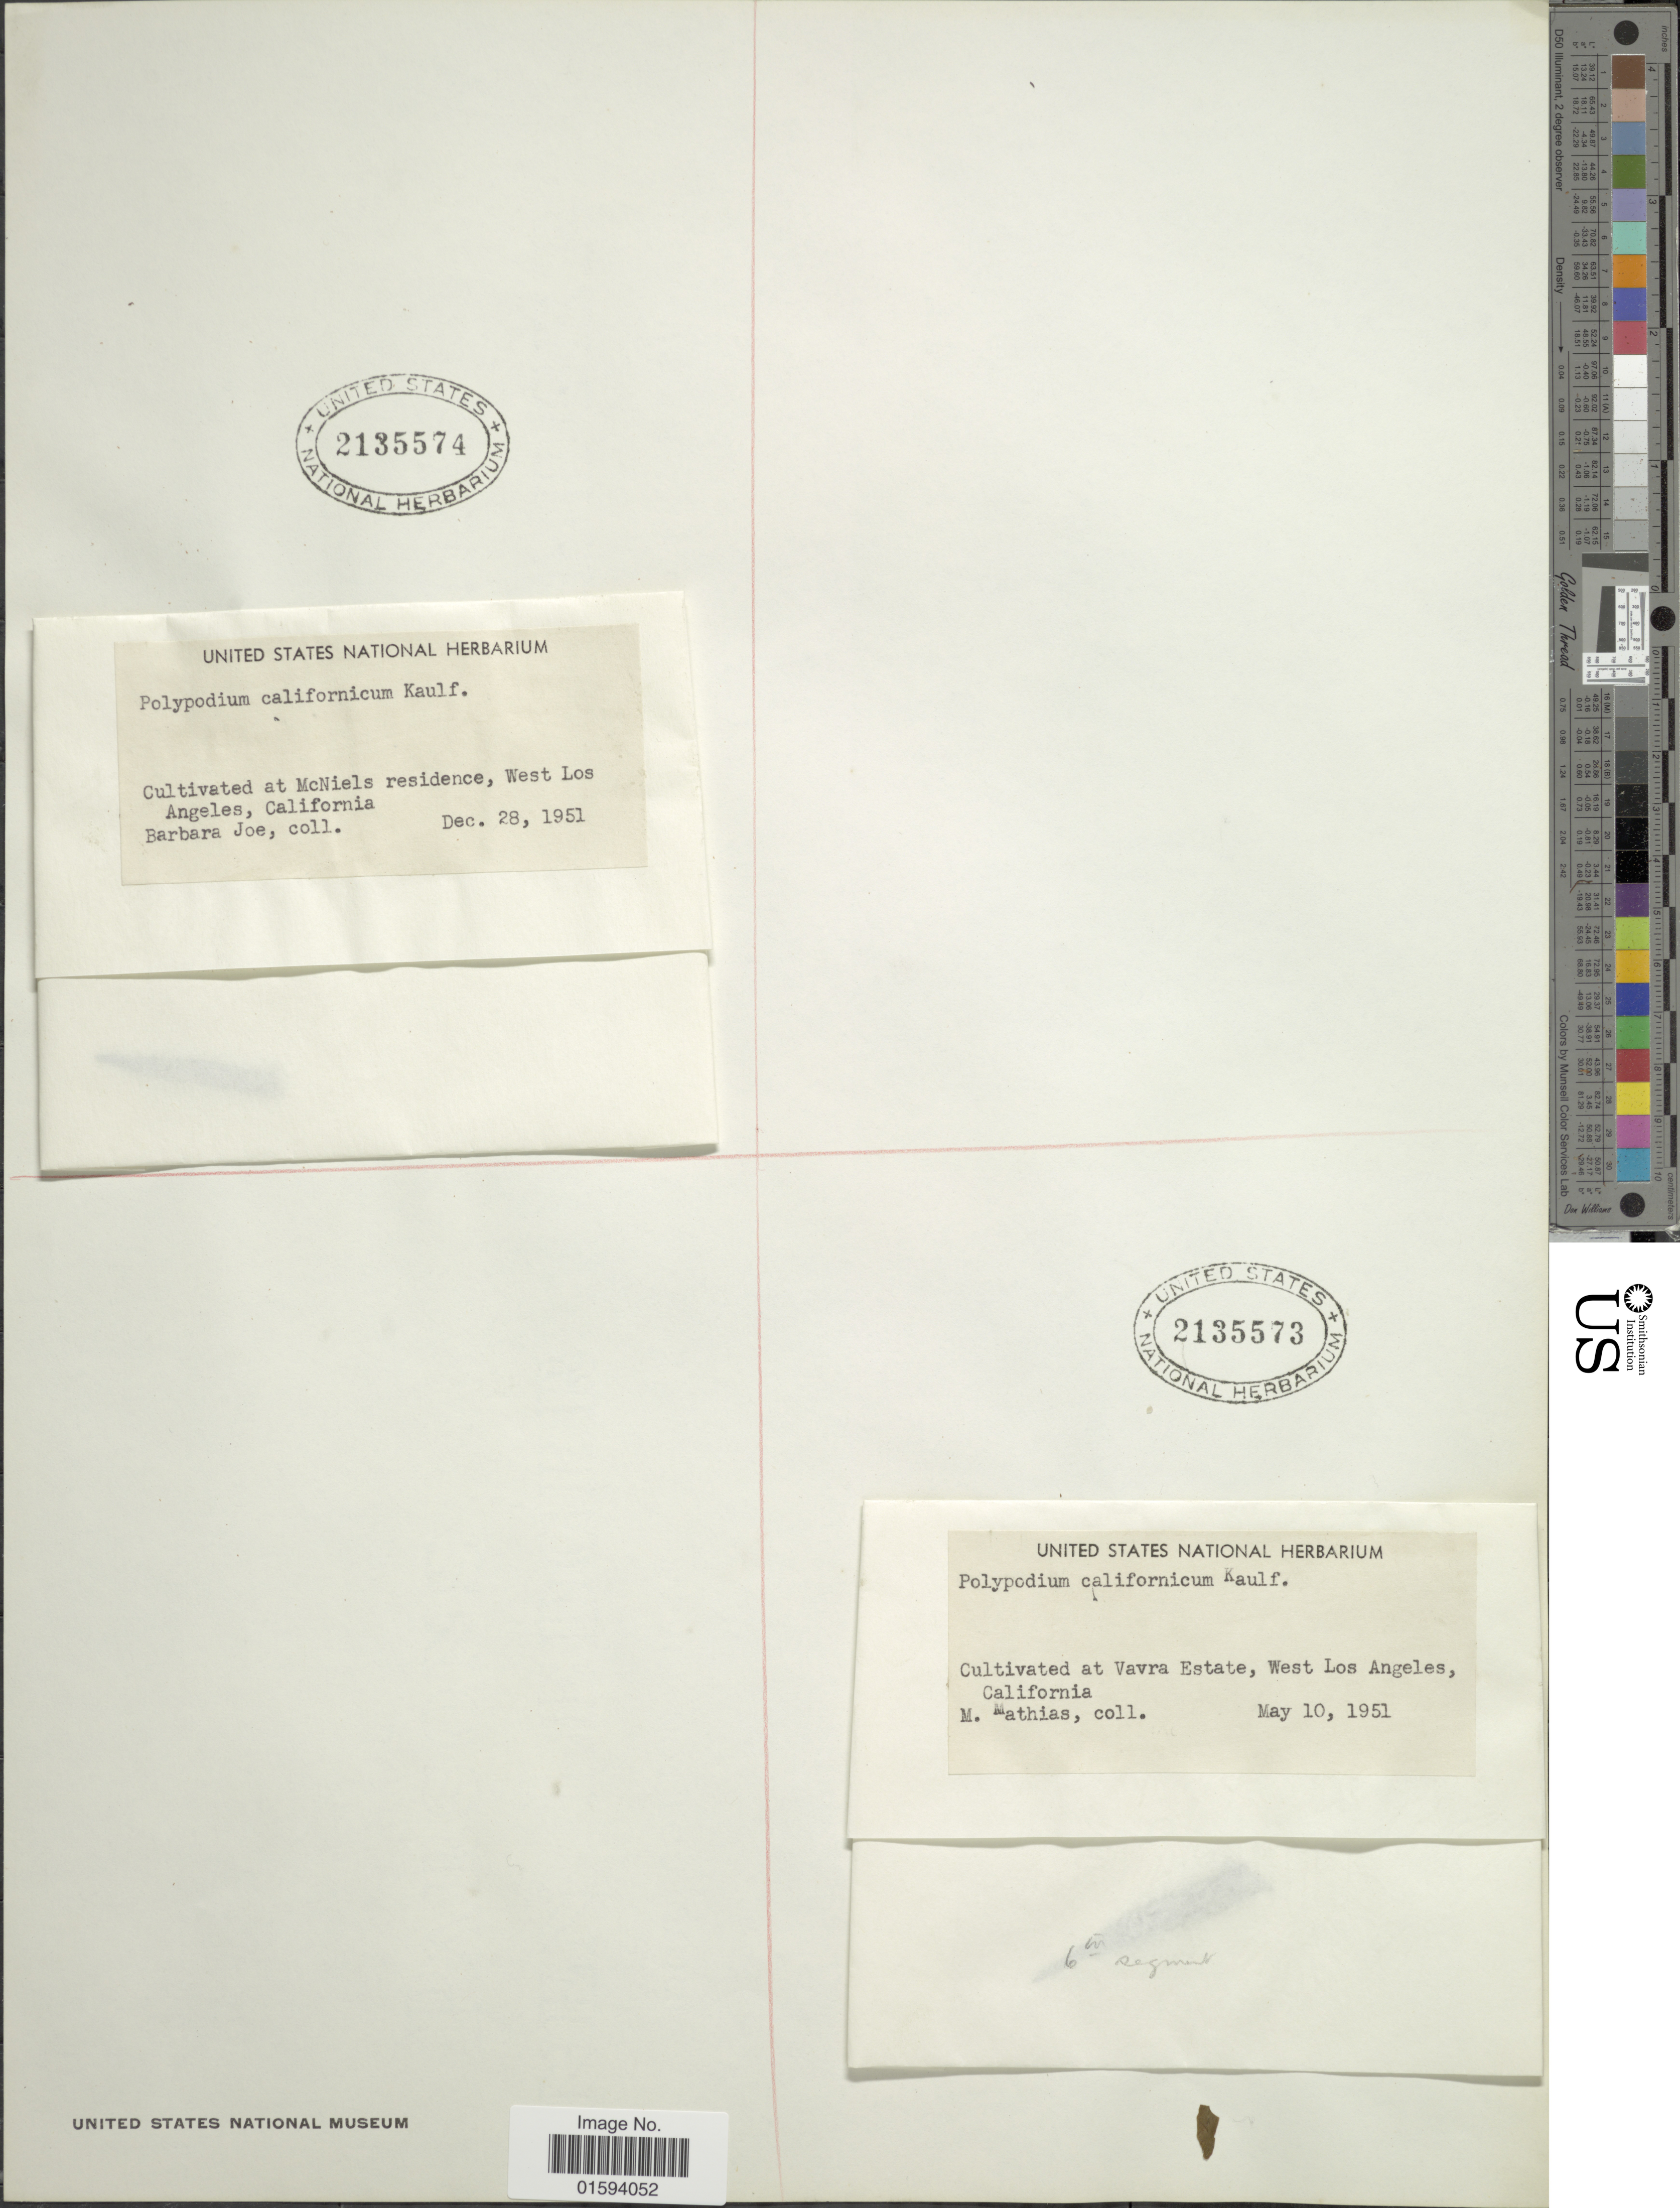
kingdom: Plantae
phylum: Tracheophyta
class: Polypodiopsida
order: Polypodiales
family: Polypodiaceae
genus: Polypodium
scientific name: Polypodium californicum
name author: Kaulf.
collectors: B. Joe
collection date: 1951-12-28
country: United States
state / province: California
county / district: Los Angeles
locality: Cultivated at McNiels residence, West Los Angeles, California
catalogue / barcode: US 2135574-2